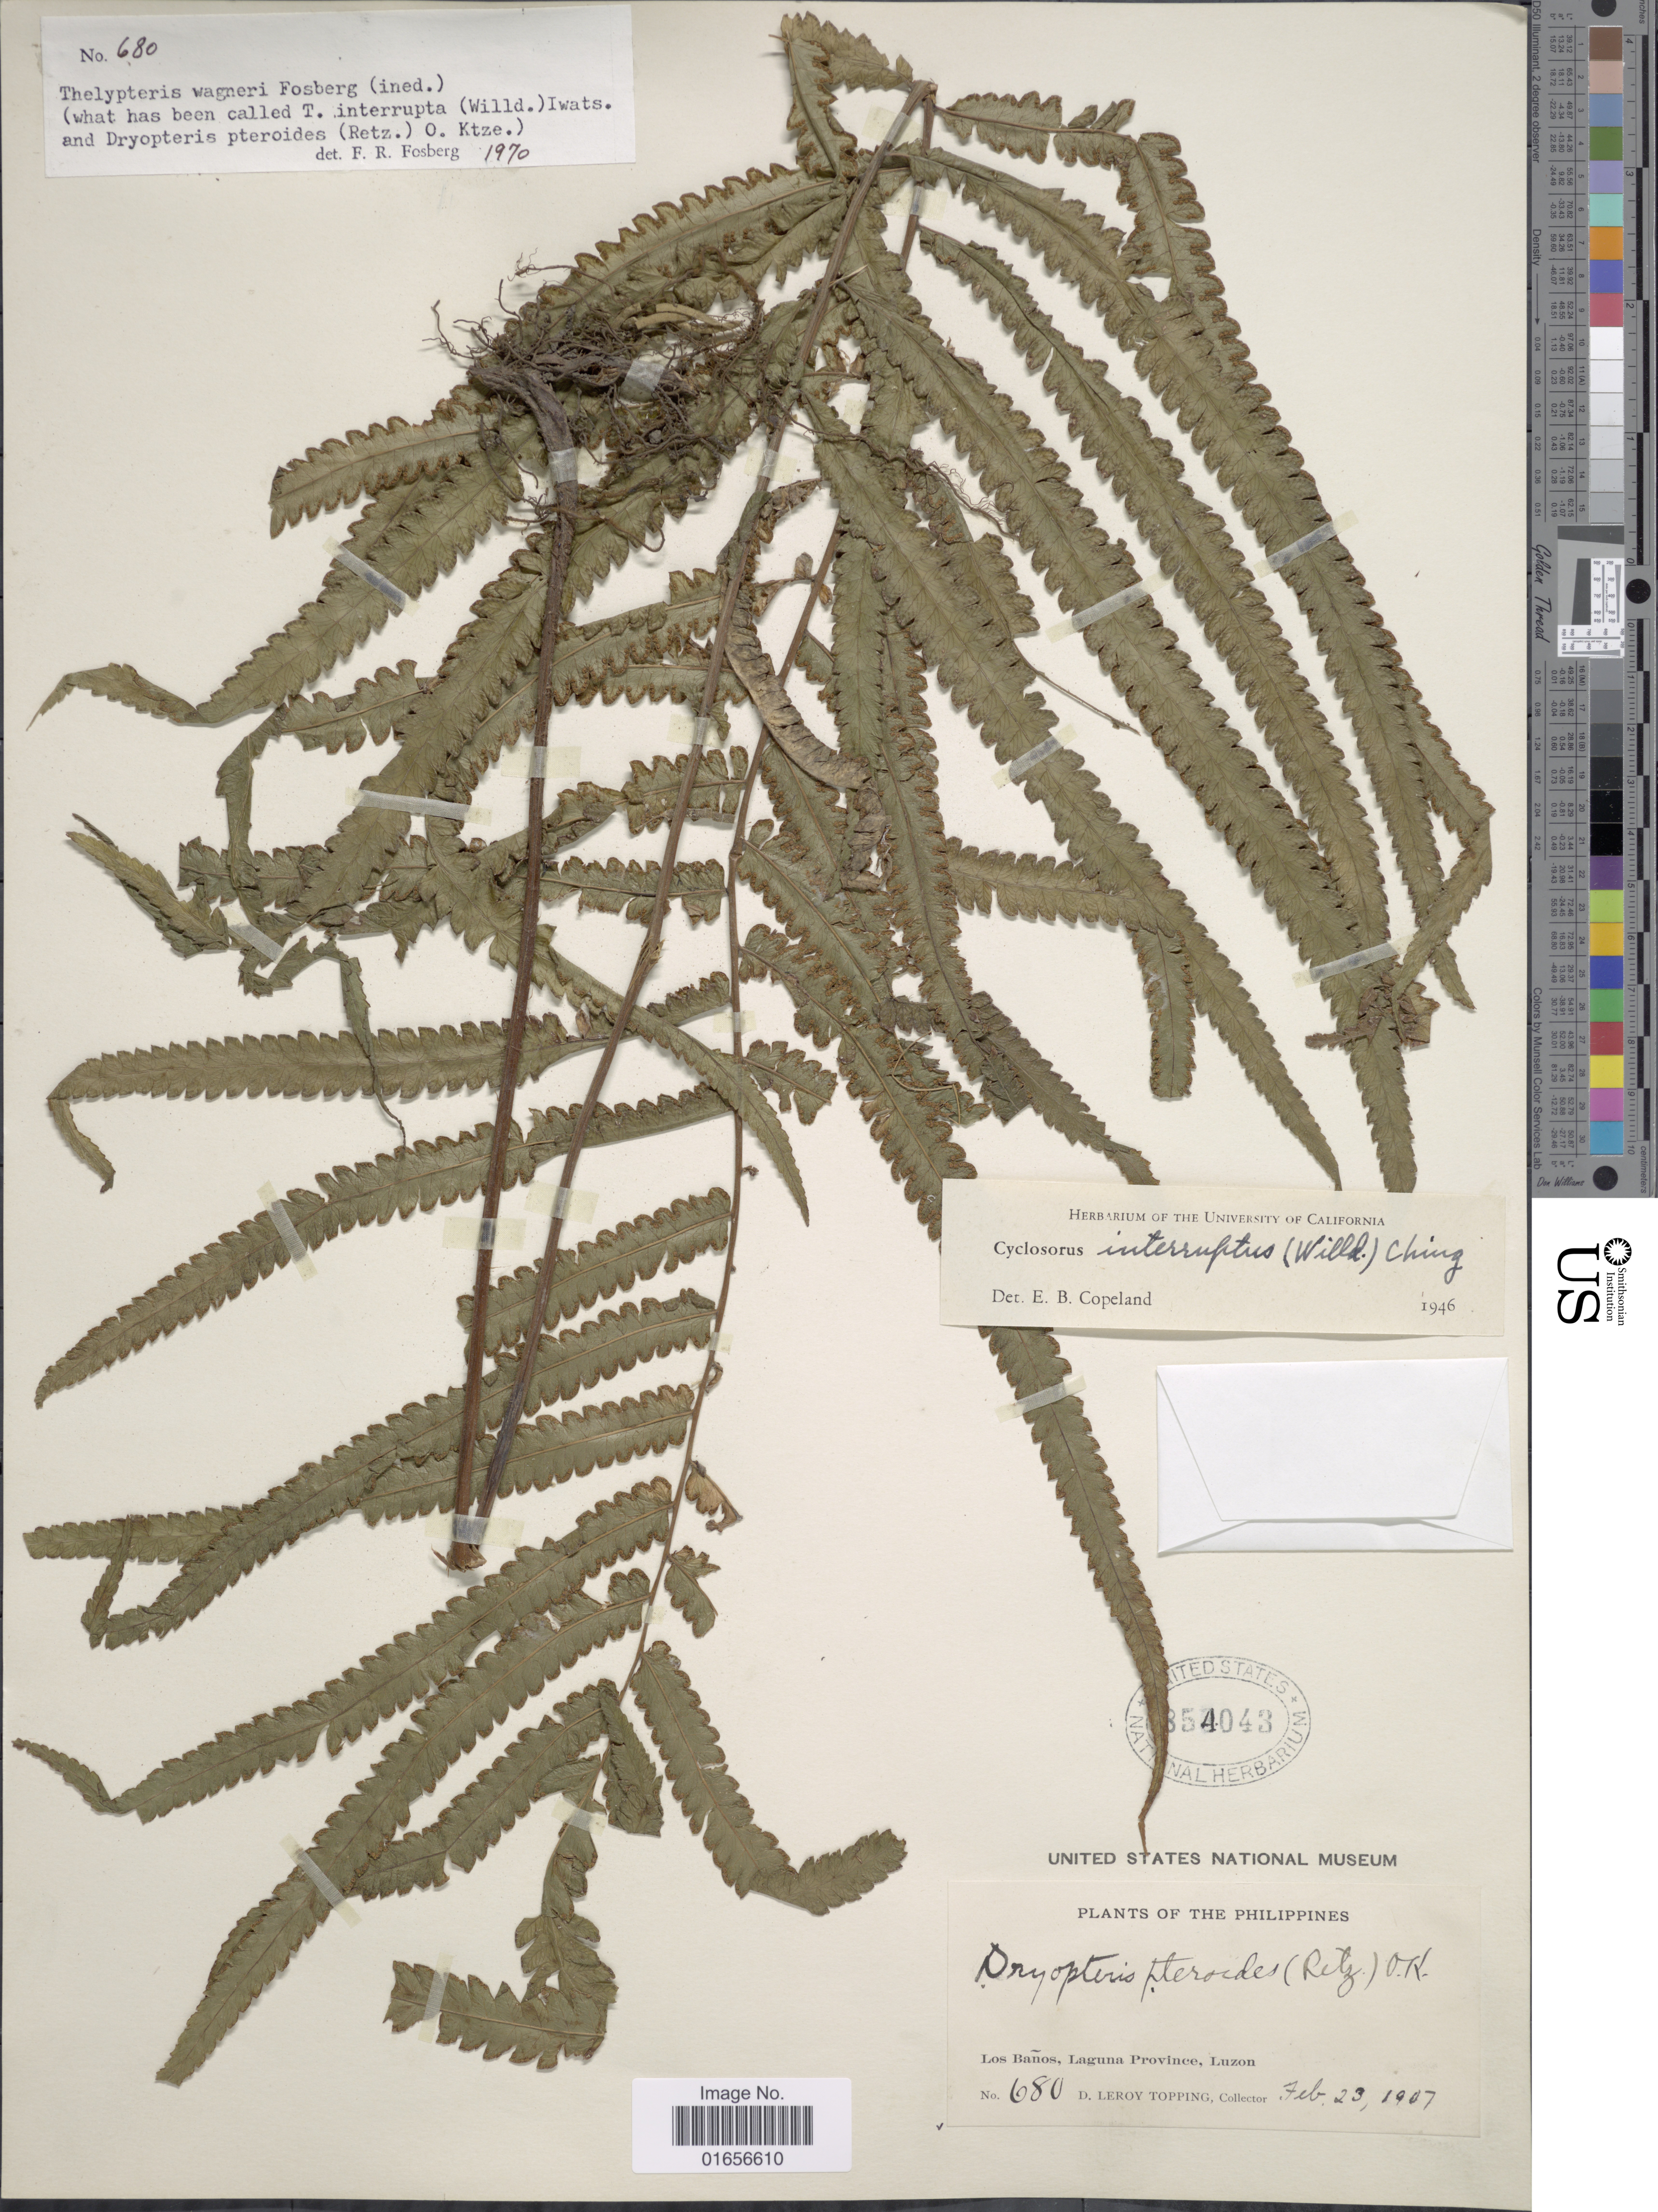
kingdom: Plantae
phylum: Tracheophyta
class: Polypodiopsida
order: Polypodiales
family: Thelypteridaceae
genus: Amphineuron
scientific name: Amphineuron terminans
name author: (J. Sm. ex Hook.) Holttum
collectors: D. L. Topping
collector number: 680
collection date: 1907-02-23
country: Philippines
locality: The Philippinesm Los Baños, Laguna Province, Luzon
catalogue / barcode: US 854043